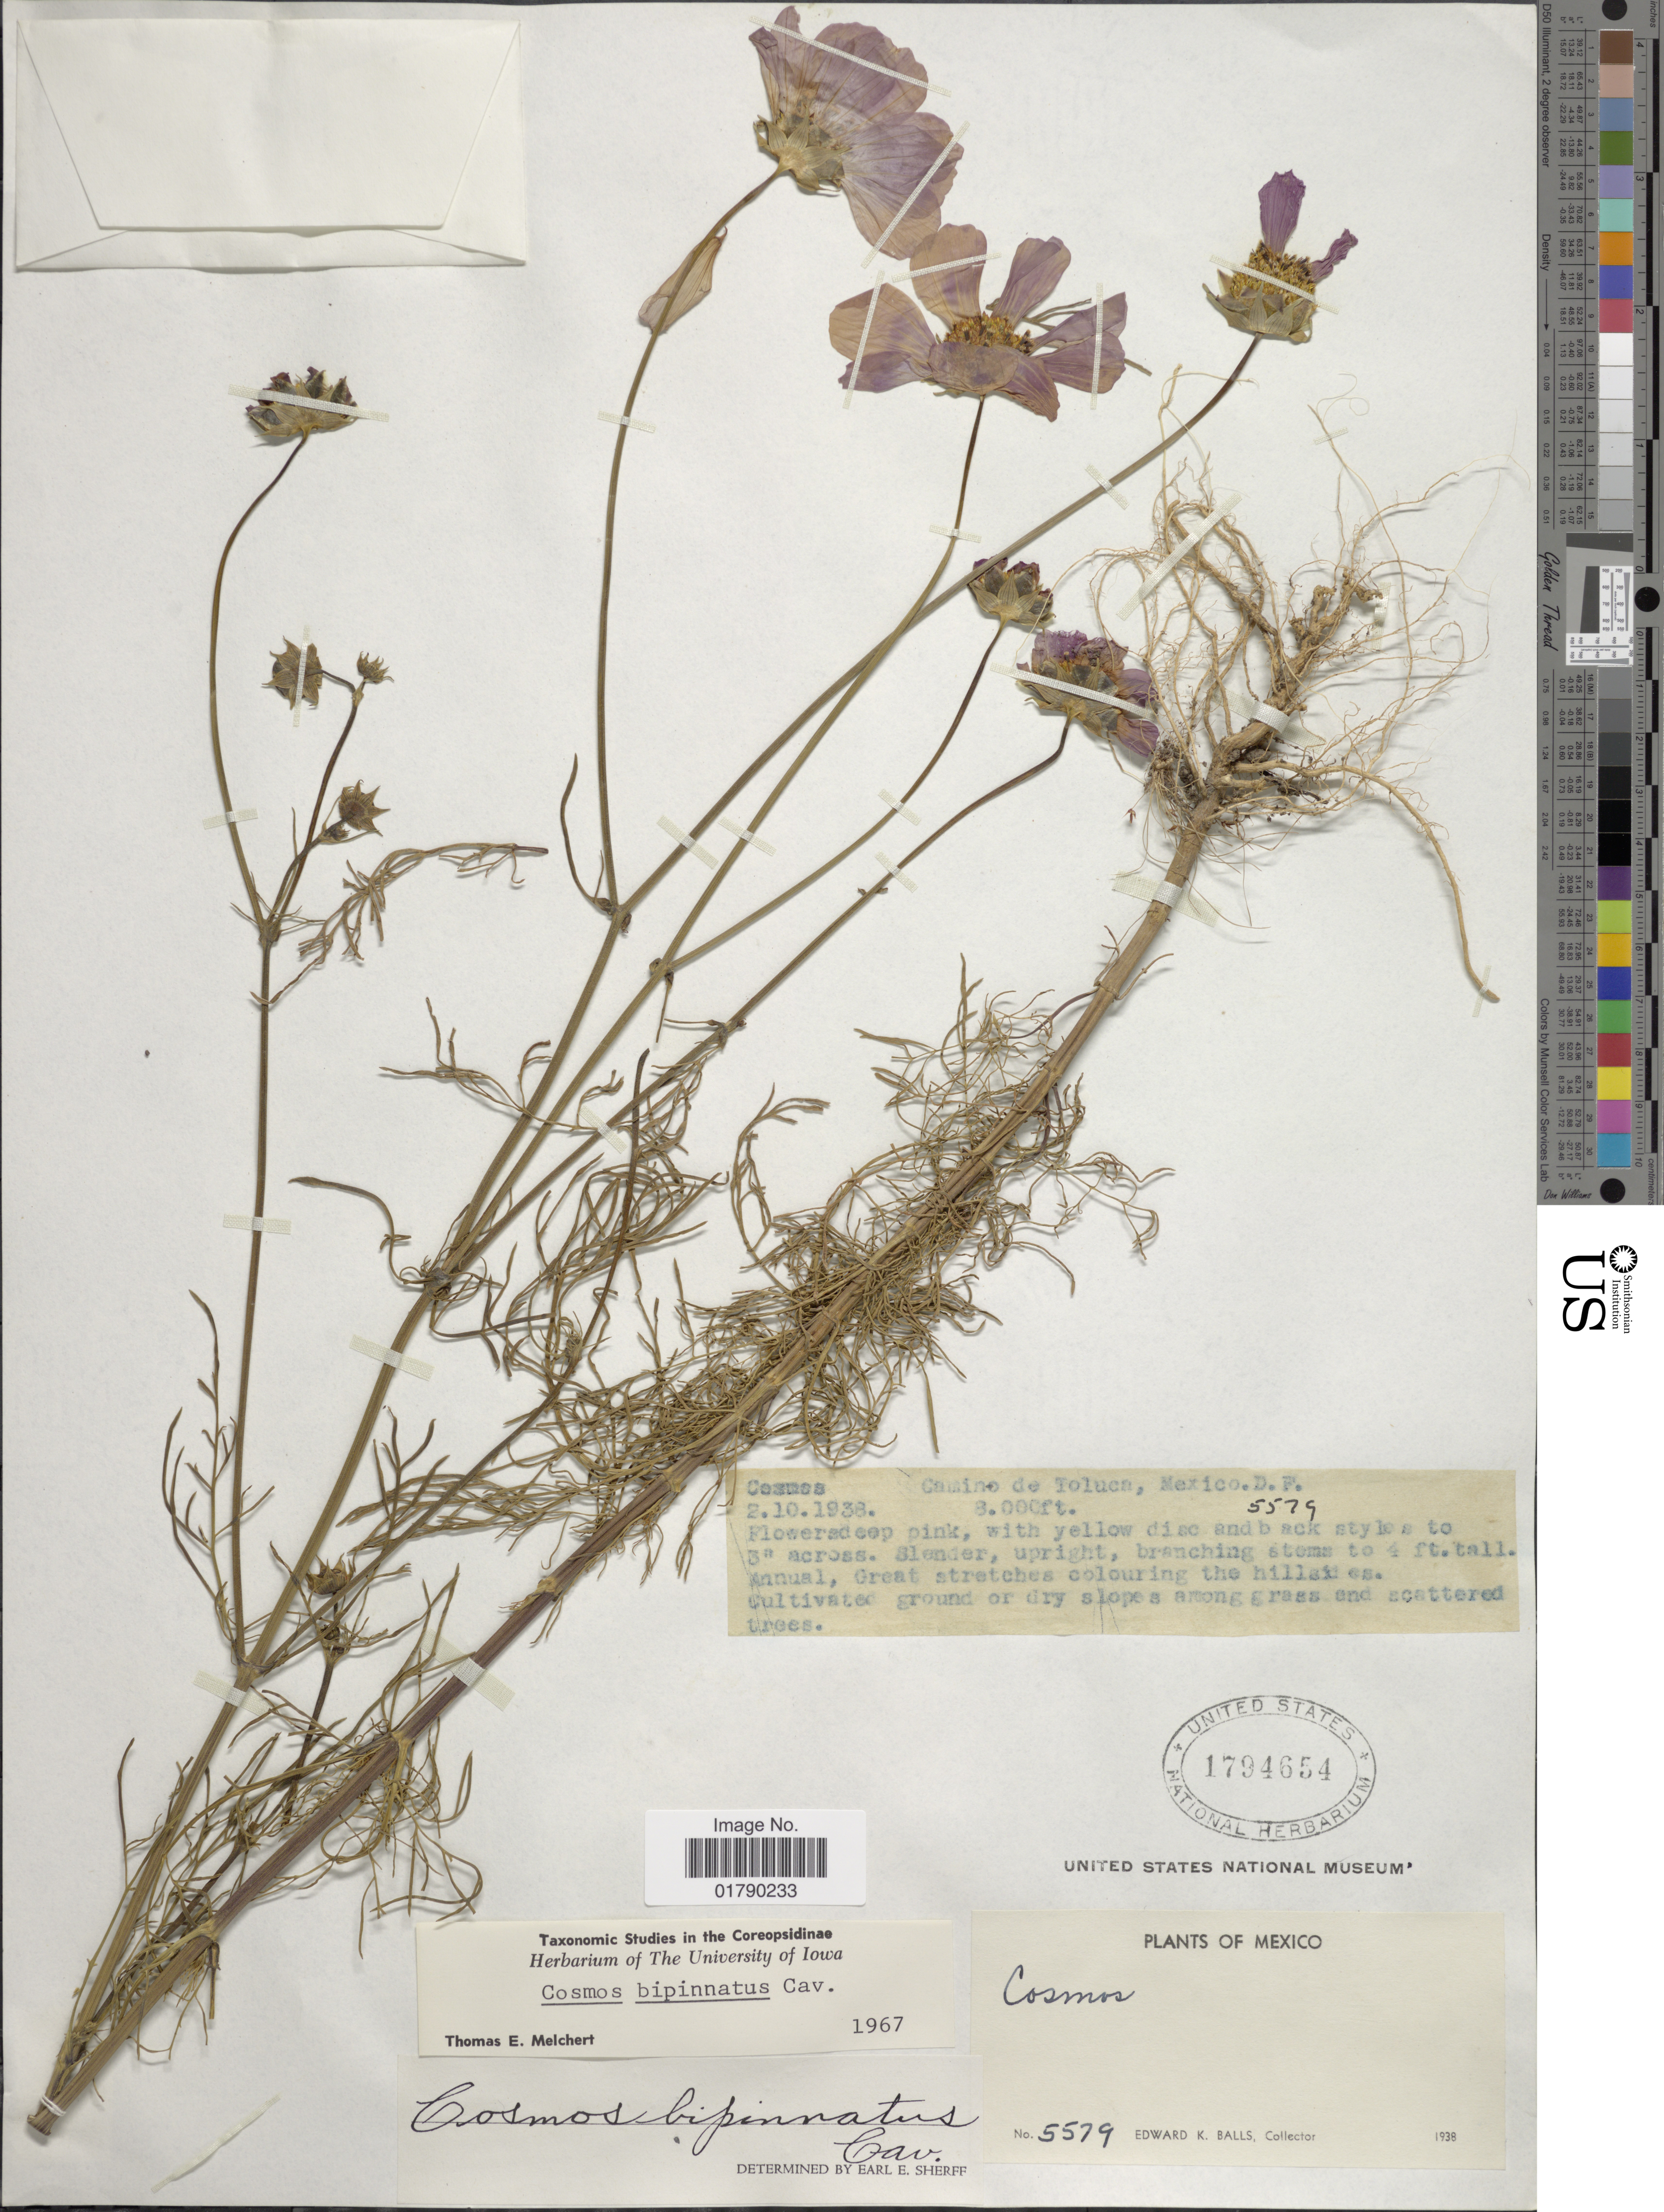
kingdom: Plantae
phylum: Tracheophyta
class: Magnoliopsida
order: Asterales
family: Asteraceae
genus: Cosmos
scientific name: Cosmos bipinnatus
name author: Cav.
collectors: E. K. Balls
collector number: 5579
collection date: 1938-10-02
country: Mexico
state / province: Distrito Federal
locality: Camino de Toluca, D. F.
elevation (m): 2438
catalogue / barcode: US 1794654